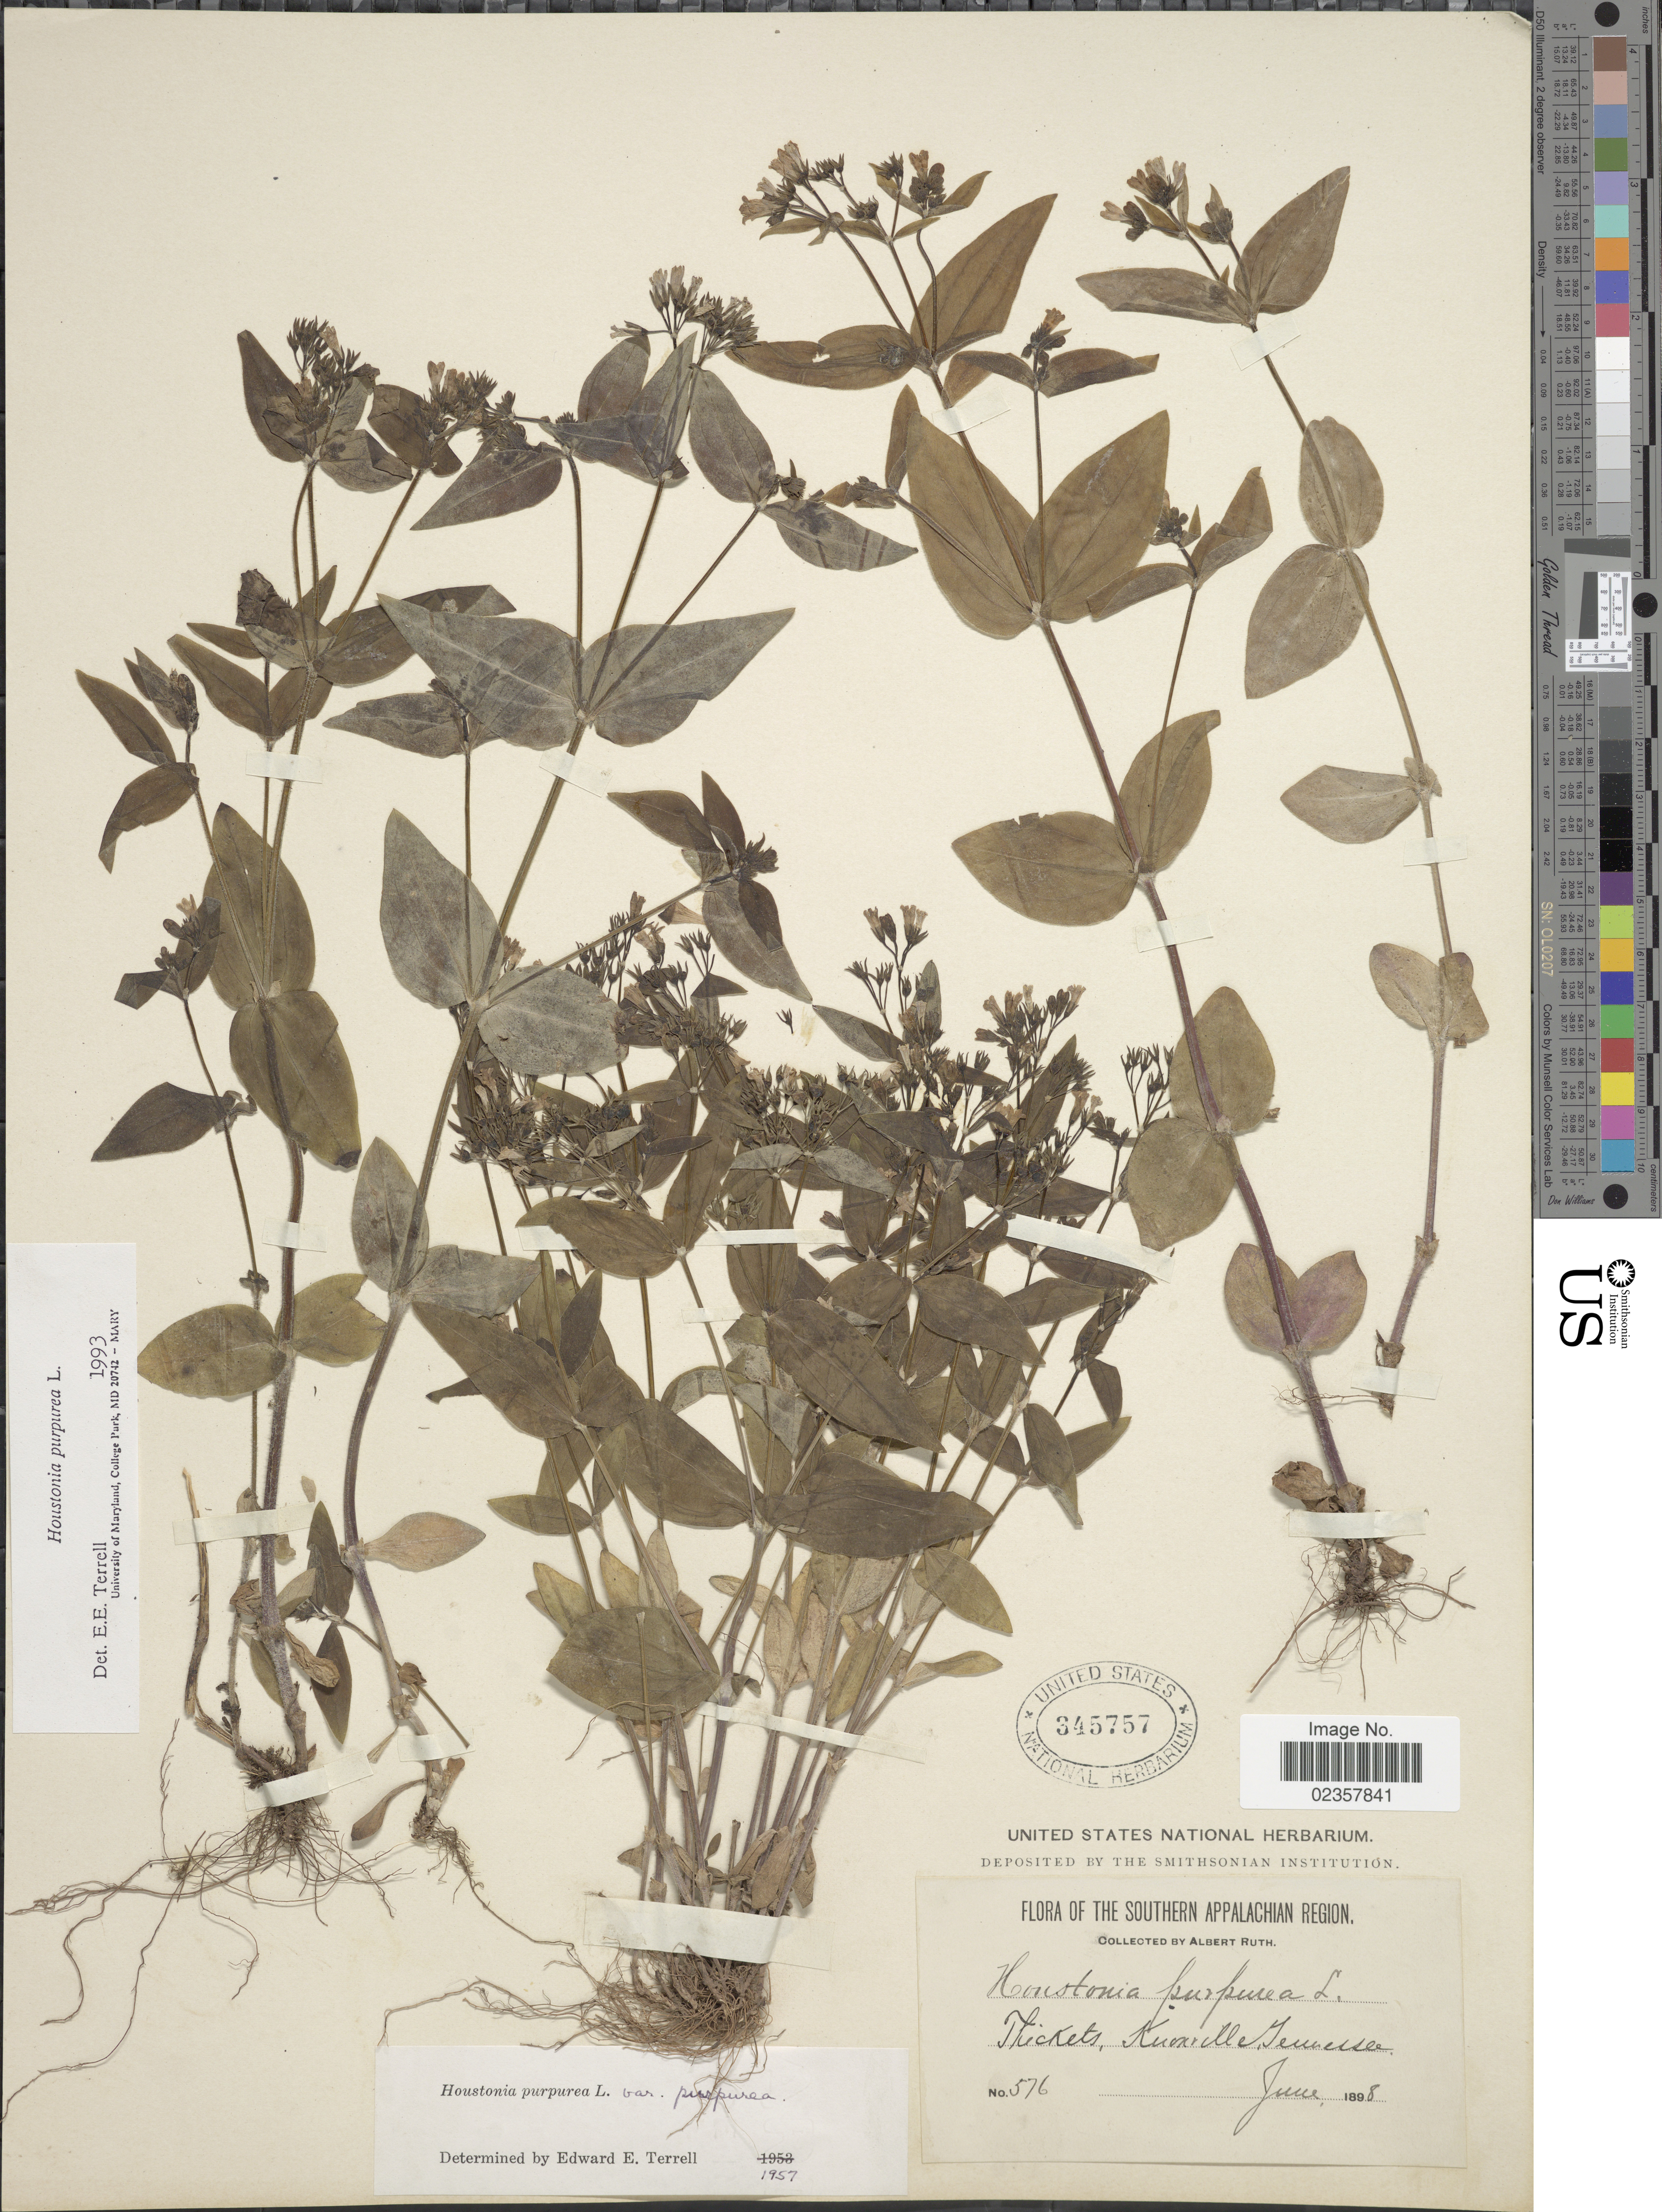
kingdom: Plantae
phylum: Tracheophyta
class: Magnoliopsida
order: Gentianales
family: Rubiaceae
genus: Houstonia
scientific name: Houstonia purpurea var. purpurea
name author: L.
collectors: A. Ruth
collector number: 576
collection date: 1898-06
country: United States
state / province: Tennessee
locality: Thickets, Knoxville, Tennessee. Southern Appalachian Region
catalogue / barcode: US 345757